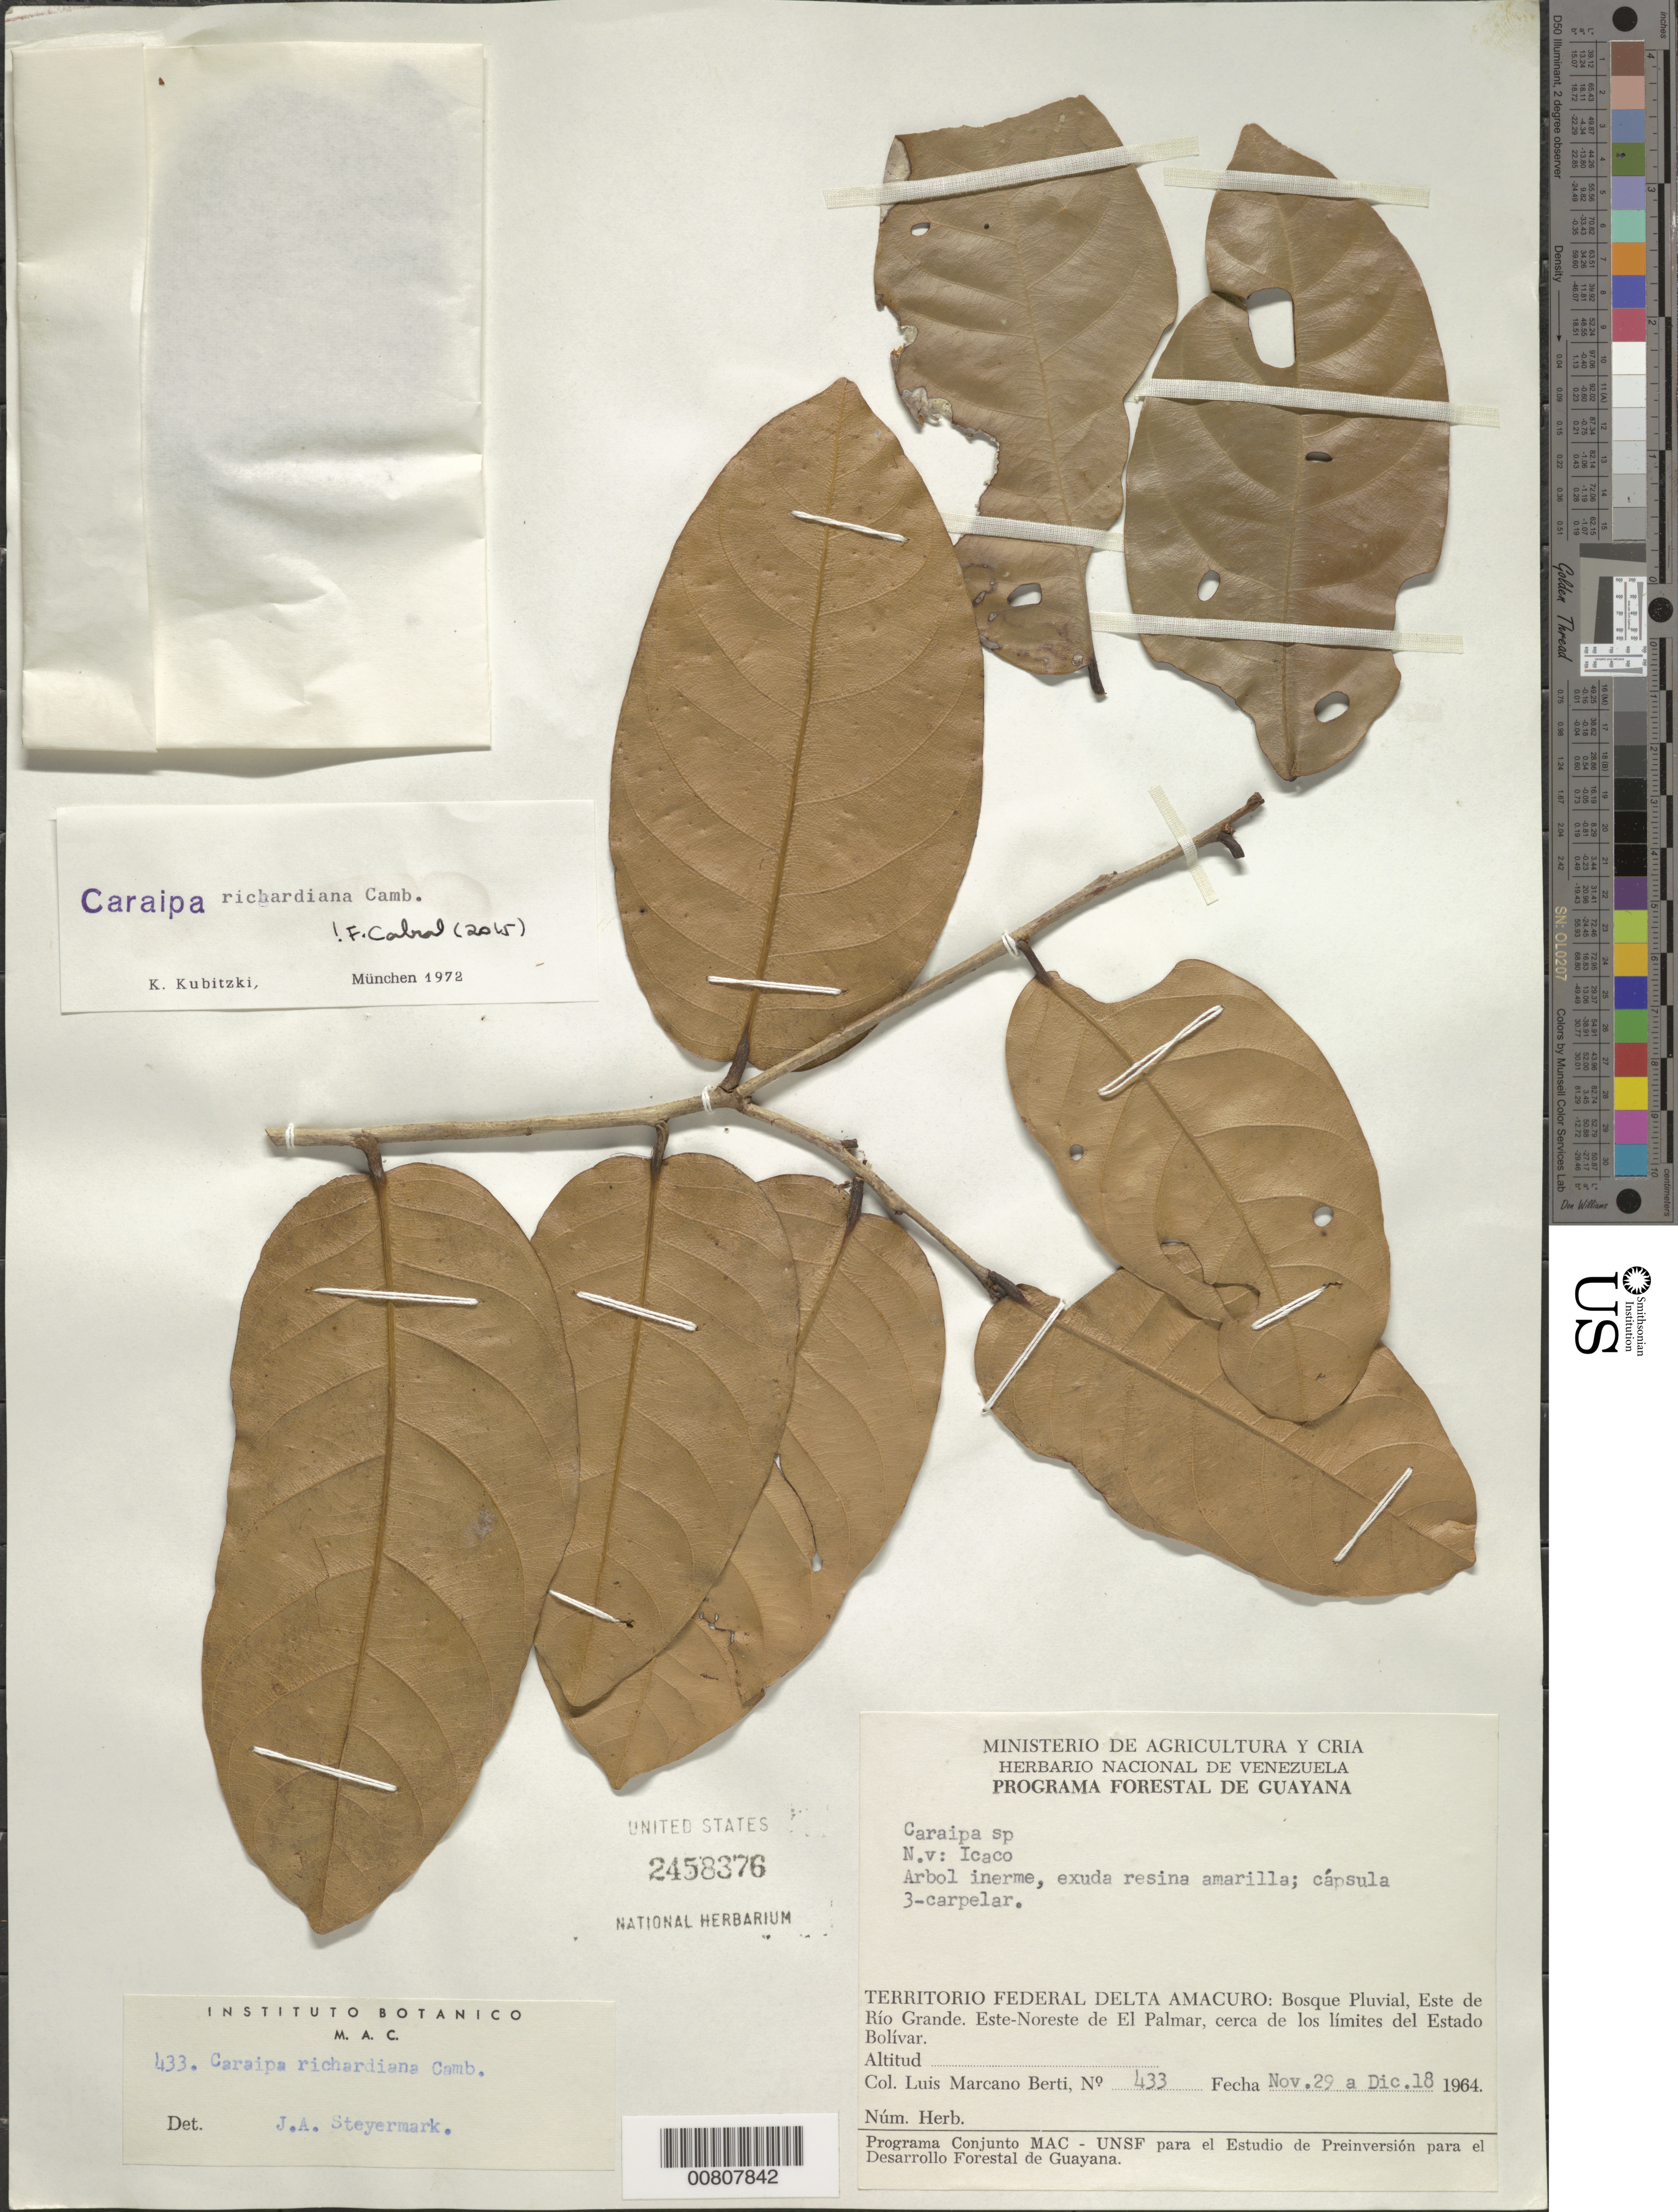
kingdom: Plantae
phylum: Tracheophyta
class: Magnoliopsida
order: Malpighiales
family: Calophyllaceae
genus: Caraipa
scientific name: Caraipa richardiana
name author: Cambess.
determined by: Steyermark, Julian A., (VEN)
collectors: L. Marcano-Berti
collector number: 433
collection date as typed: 29-Nov-64 to 18-Dec-64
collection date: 1964-11-29/1964-12-18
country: Venezuela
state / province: Delta Amacuro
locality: Este de Río Grande, ENE de El Palmar, cerca de los limites del Estado Bolívar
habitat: Bosque pluvial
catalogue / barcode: US 2458376